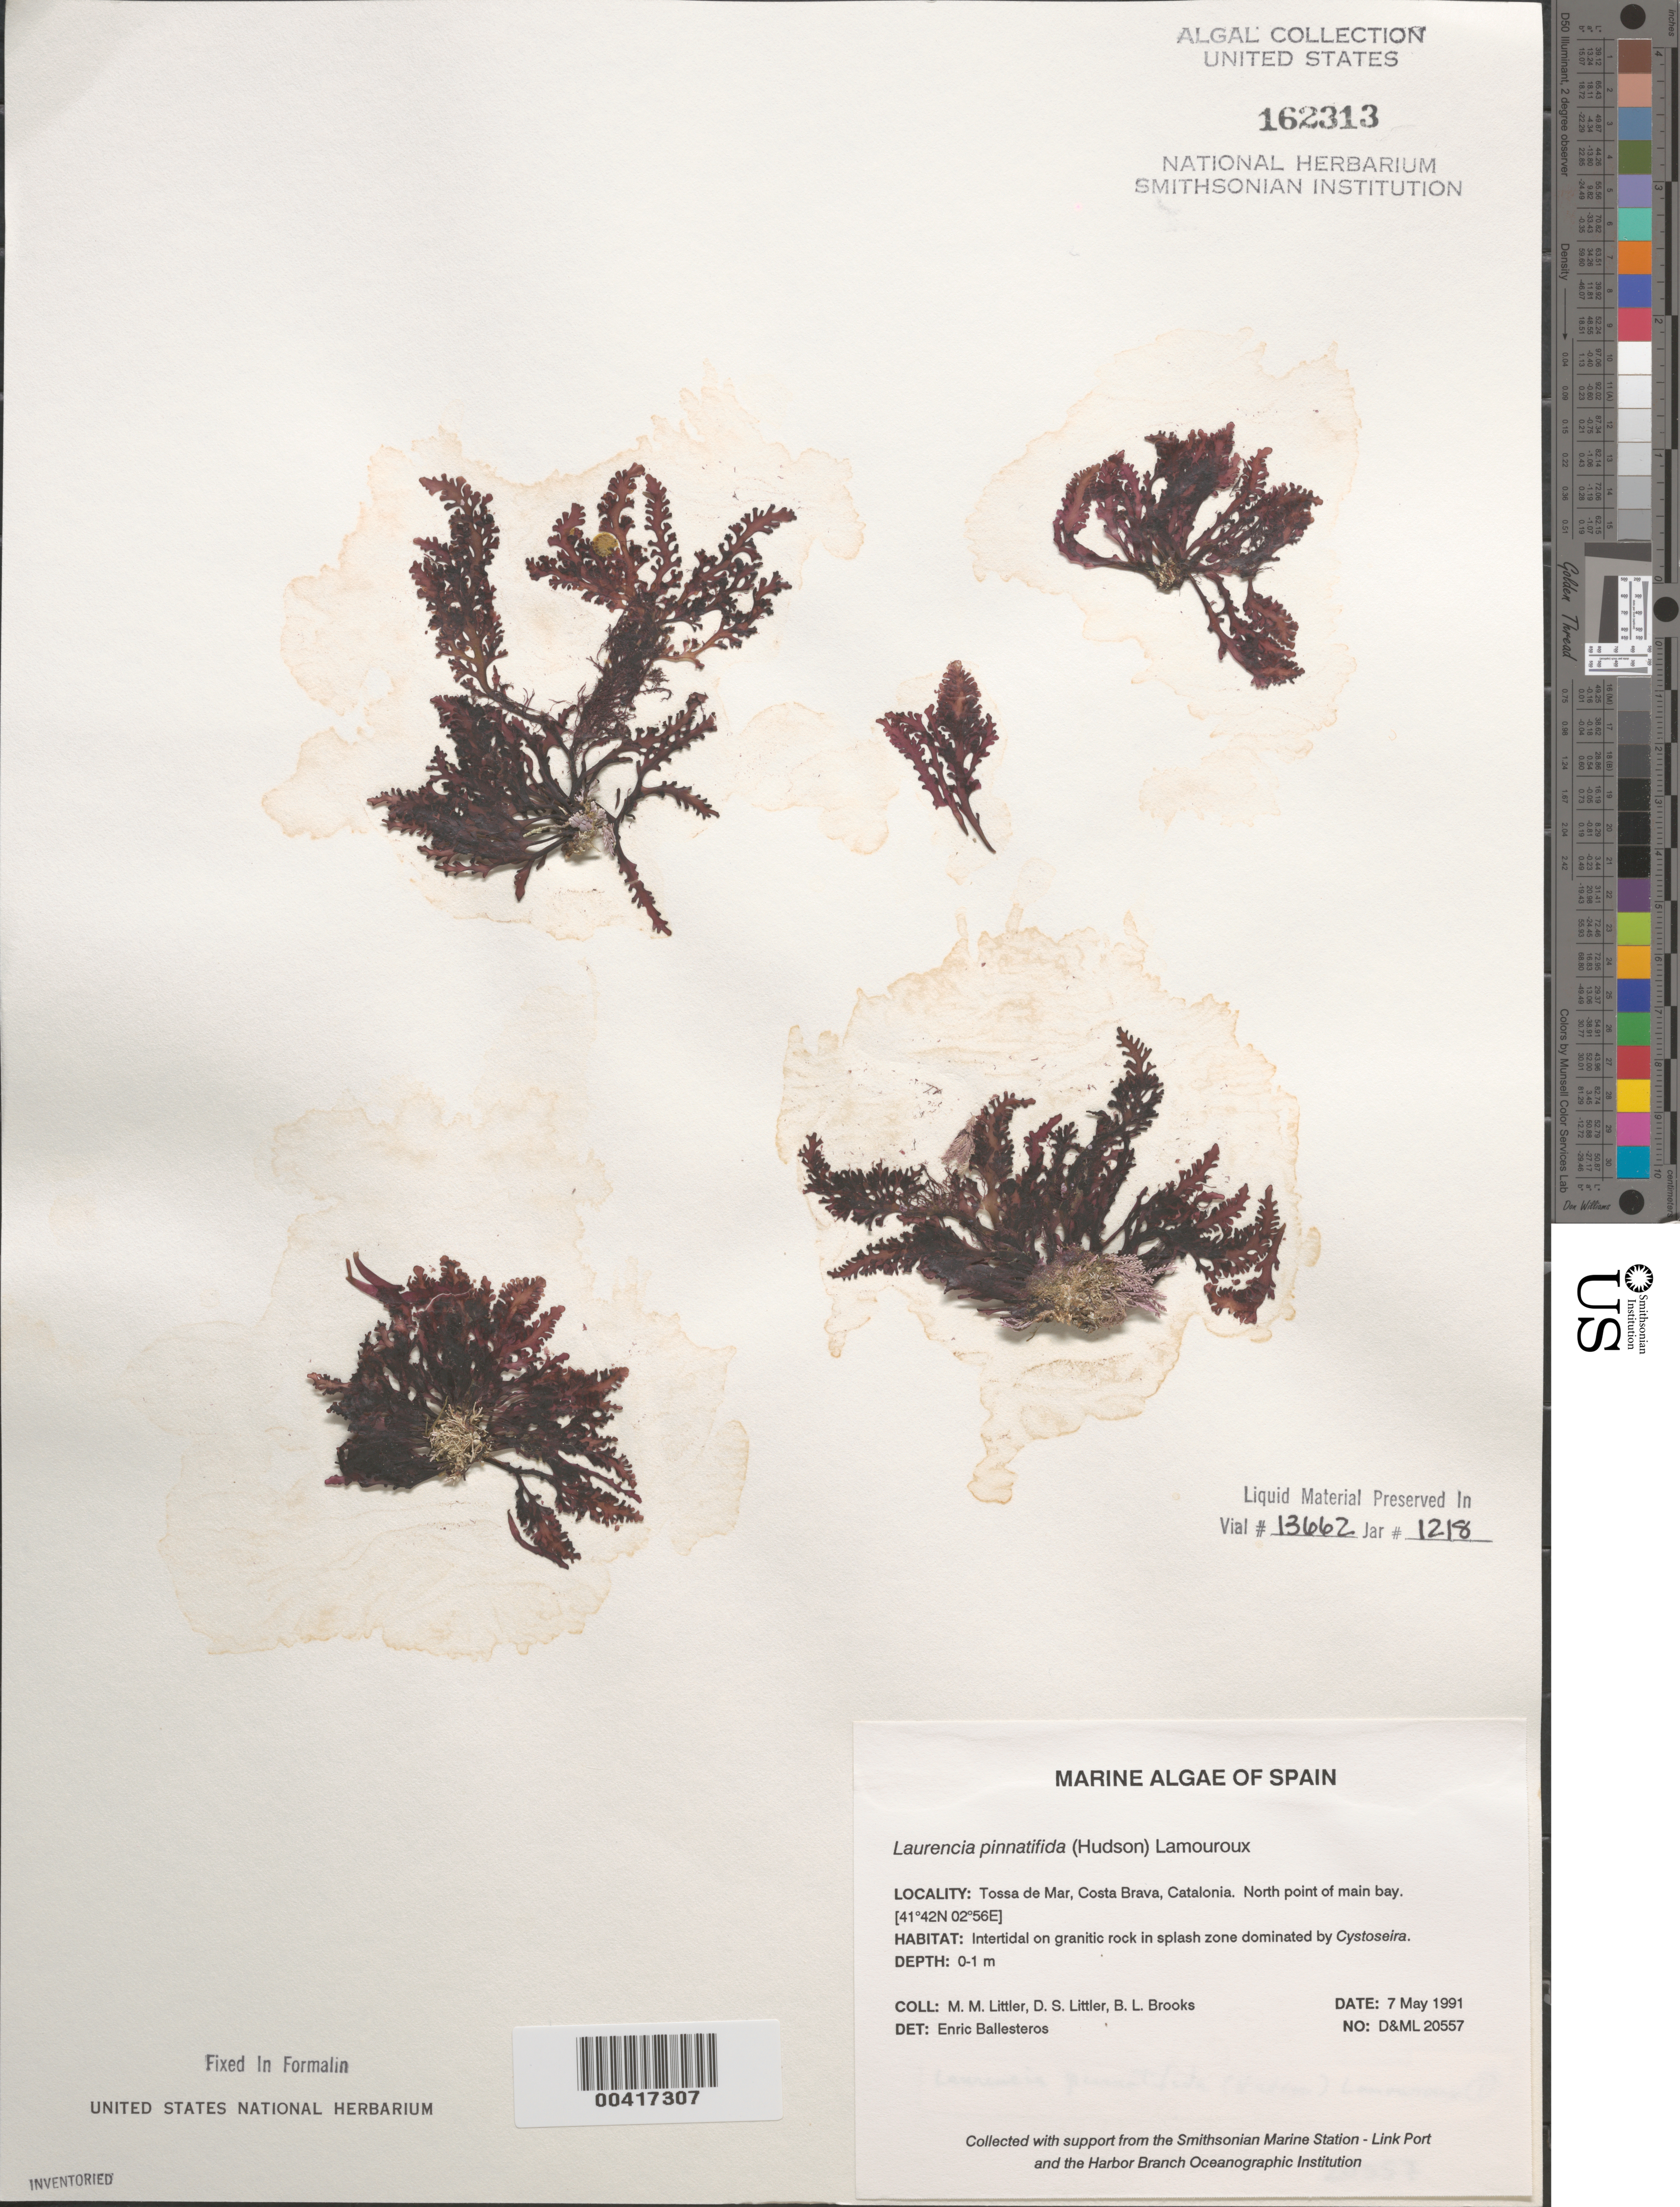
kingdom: Plantae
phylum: Rhodophyta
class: Florideophyceae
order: Ceramiales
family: Rhodomelaceae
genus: Osmundea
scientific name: Osmundea pinnatifida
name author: (Huds.) Stackh.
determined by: Algae name updating Project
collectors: D. S. Littler, M. M. Littler & B. Brooks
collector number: D&ML 20557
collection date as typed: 07 May 1991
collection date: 1991-05-07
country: Spain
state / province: Catalunya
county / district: Girona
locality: Tossa de mar, costa brava, catalonia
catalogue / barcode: US 162313